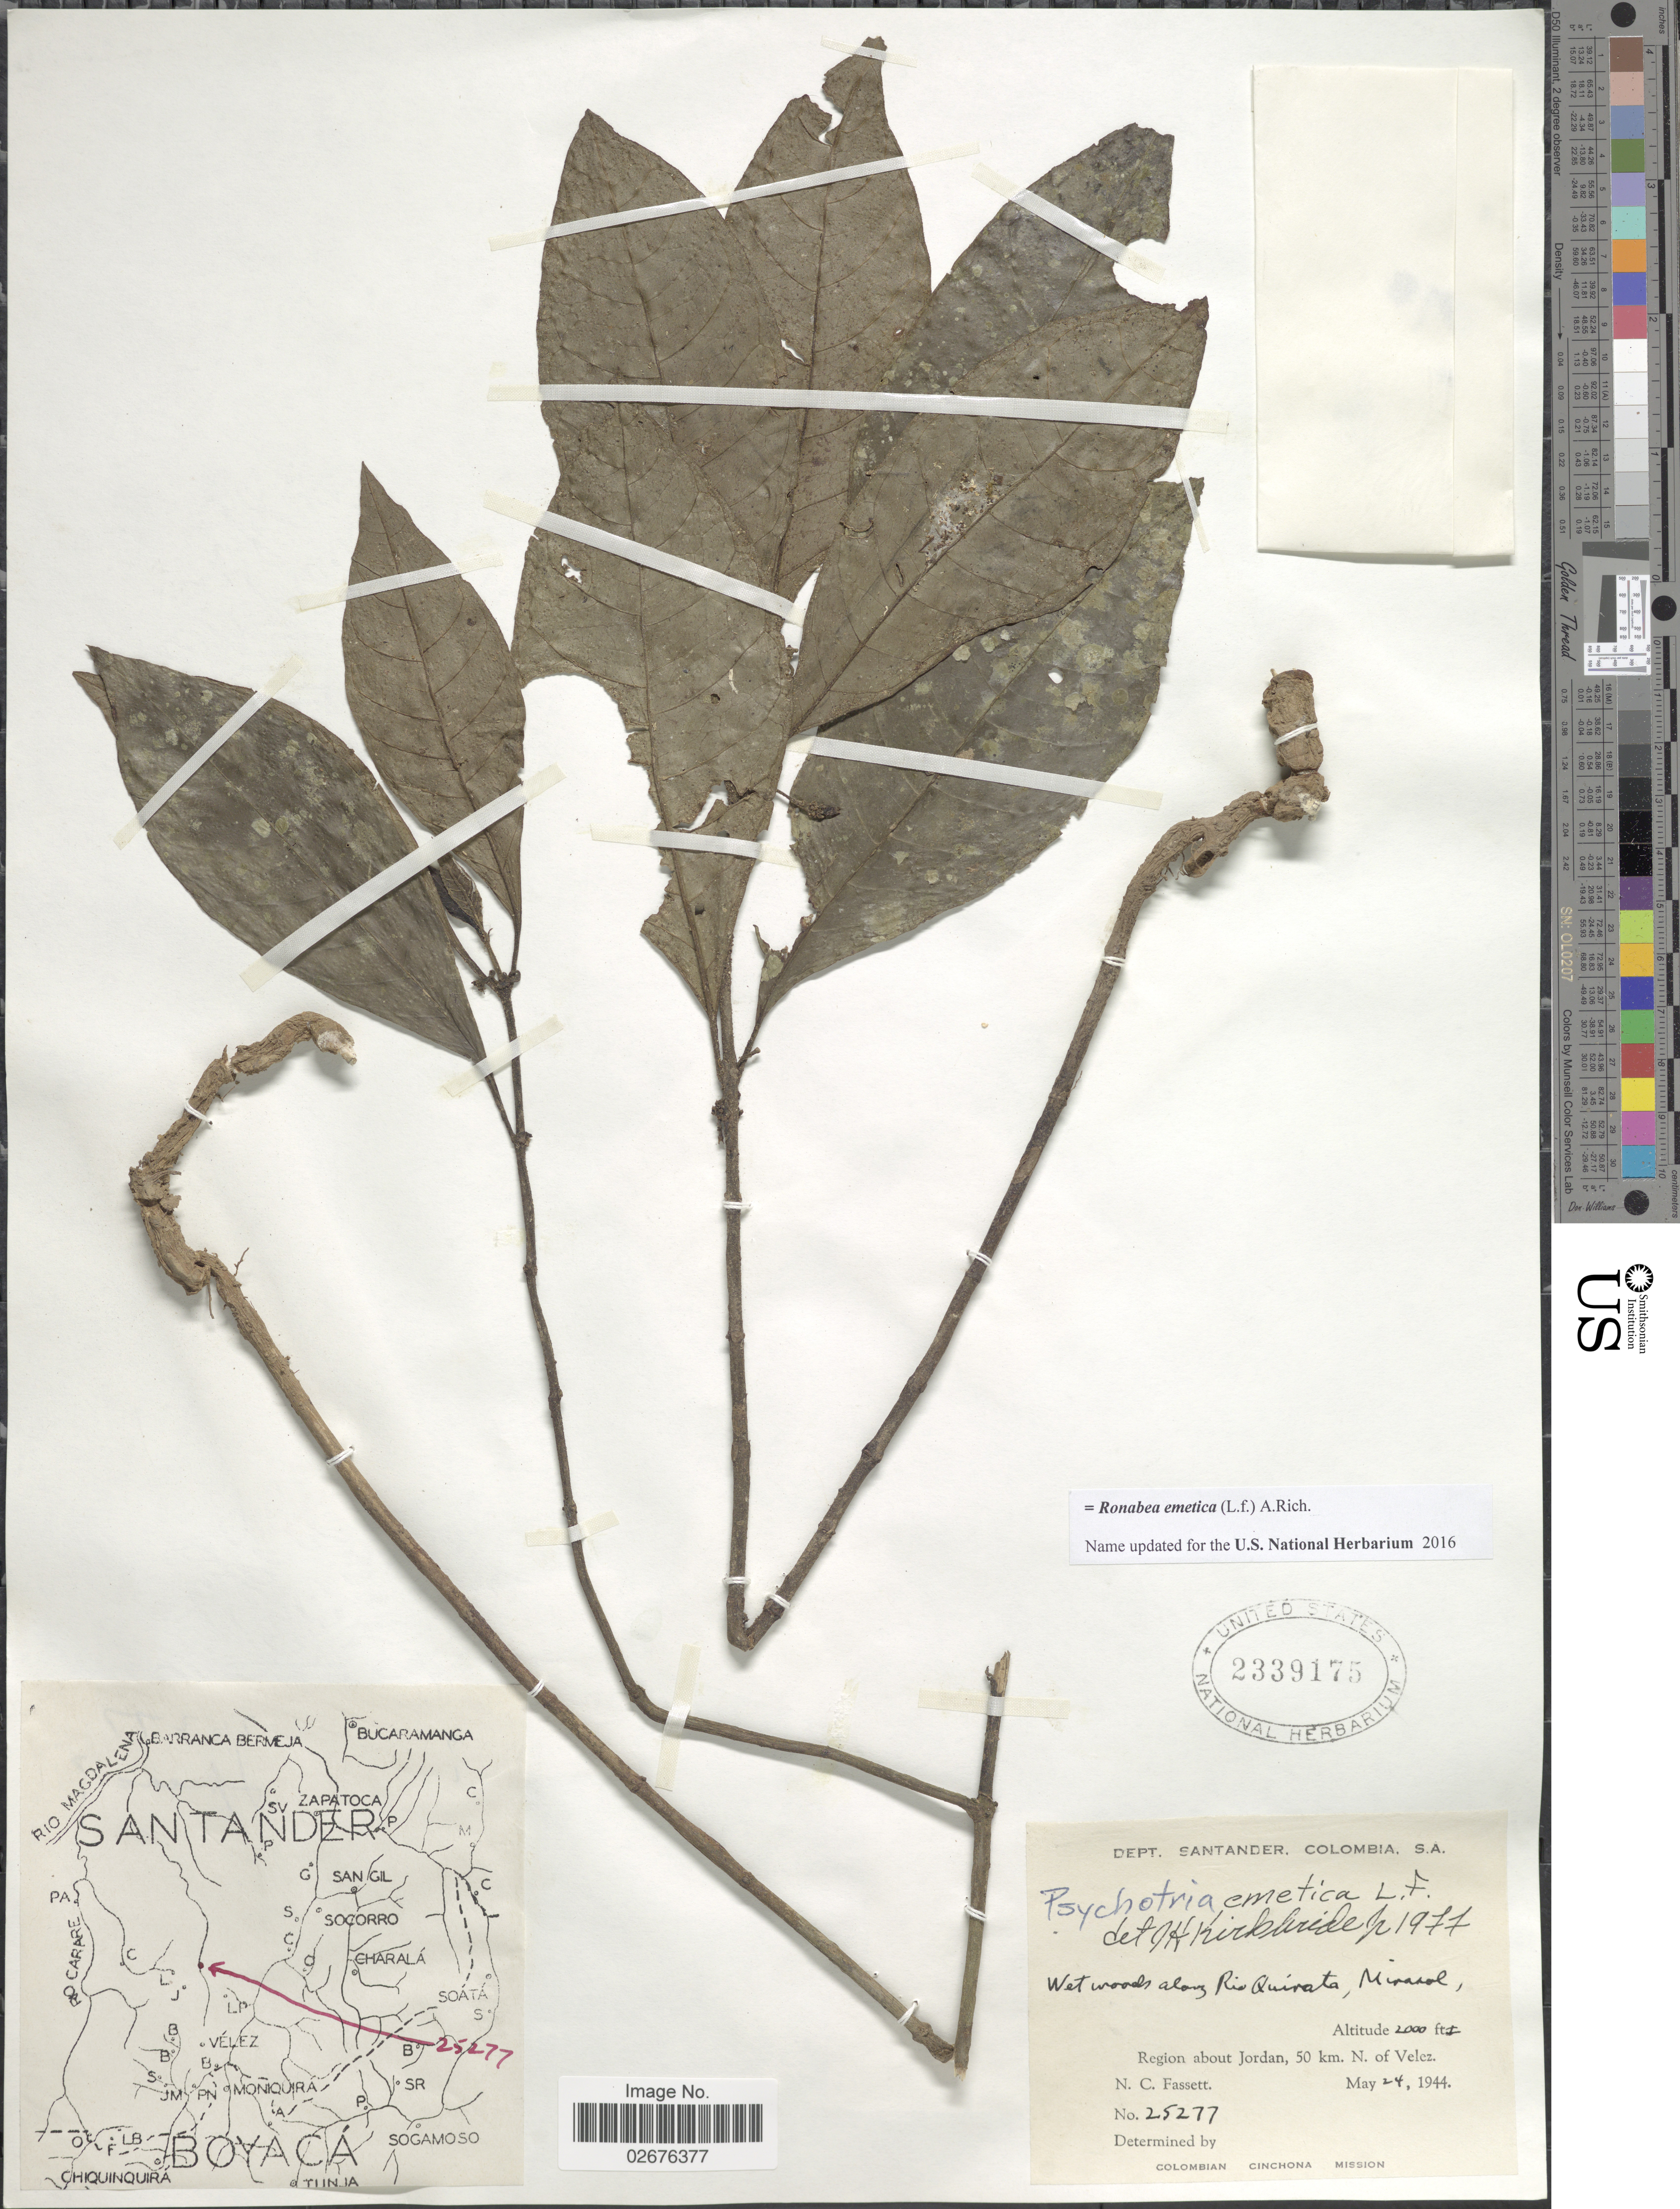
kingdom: Plantae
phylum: Tracheophyta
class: Magnoliopsida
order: Gentianales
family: Rubiaceae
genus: Ronabea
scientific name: Ronabea emetica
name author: (L. f.) A. Rich.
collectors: N. C. Fassett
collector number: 25277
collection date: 1944-05-24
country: Colombia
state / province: Santander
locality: Wet woods along Rio Quirata, Mirasol. Region about Jordan, 50 km. N. of Velez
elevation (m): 610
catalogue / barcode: US 2339175